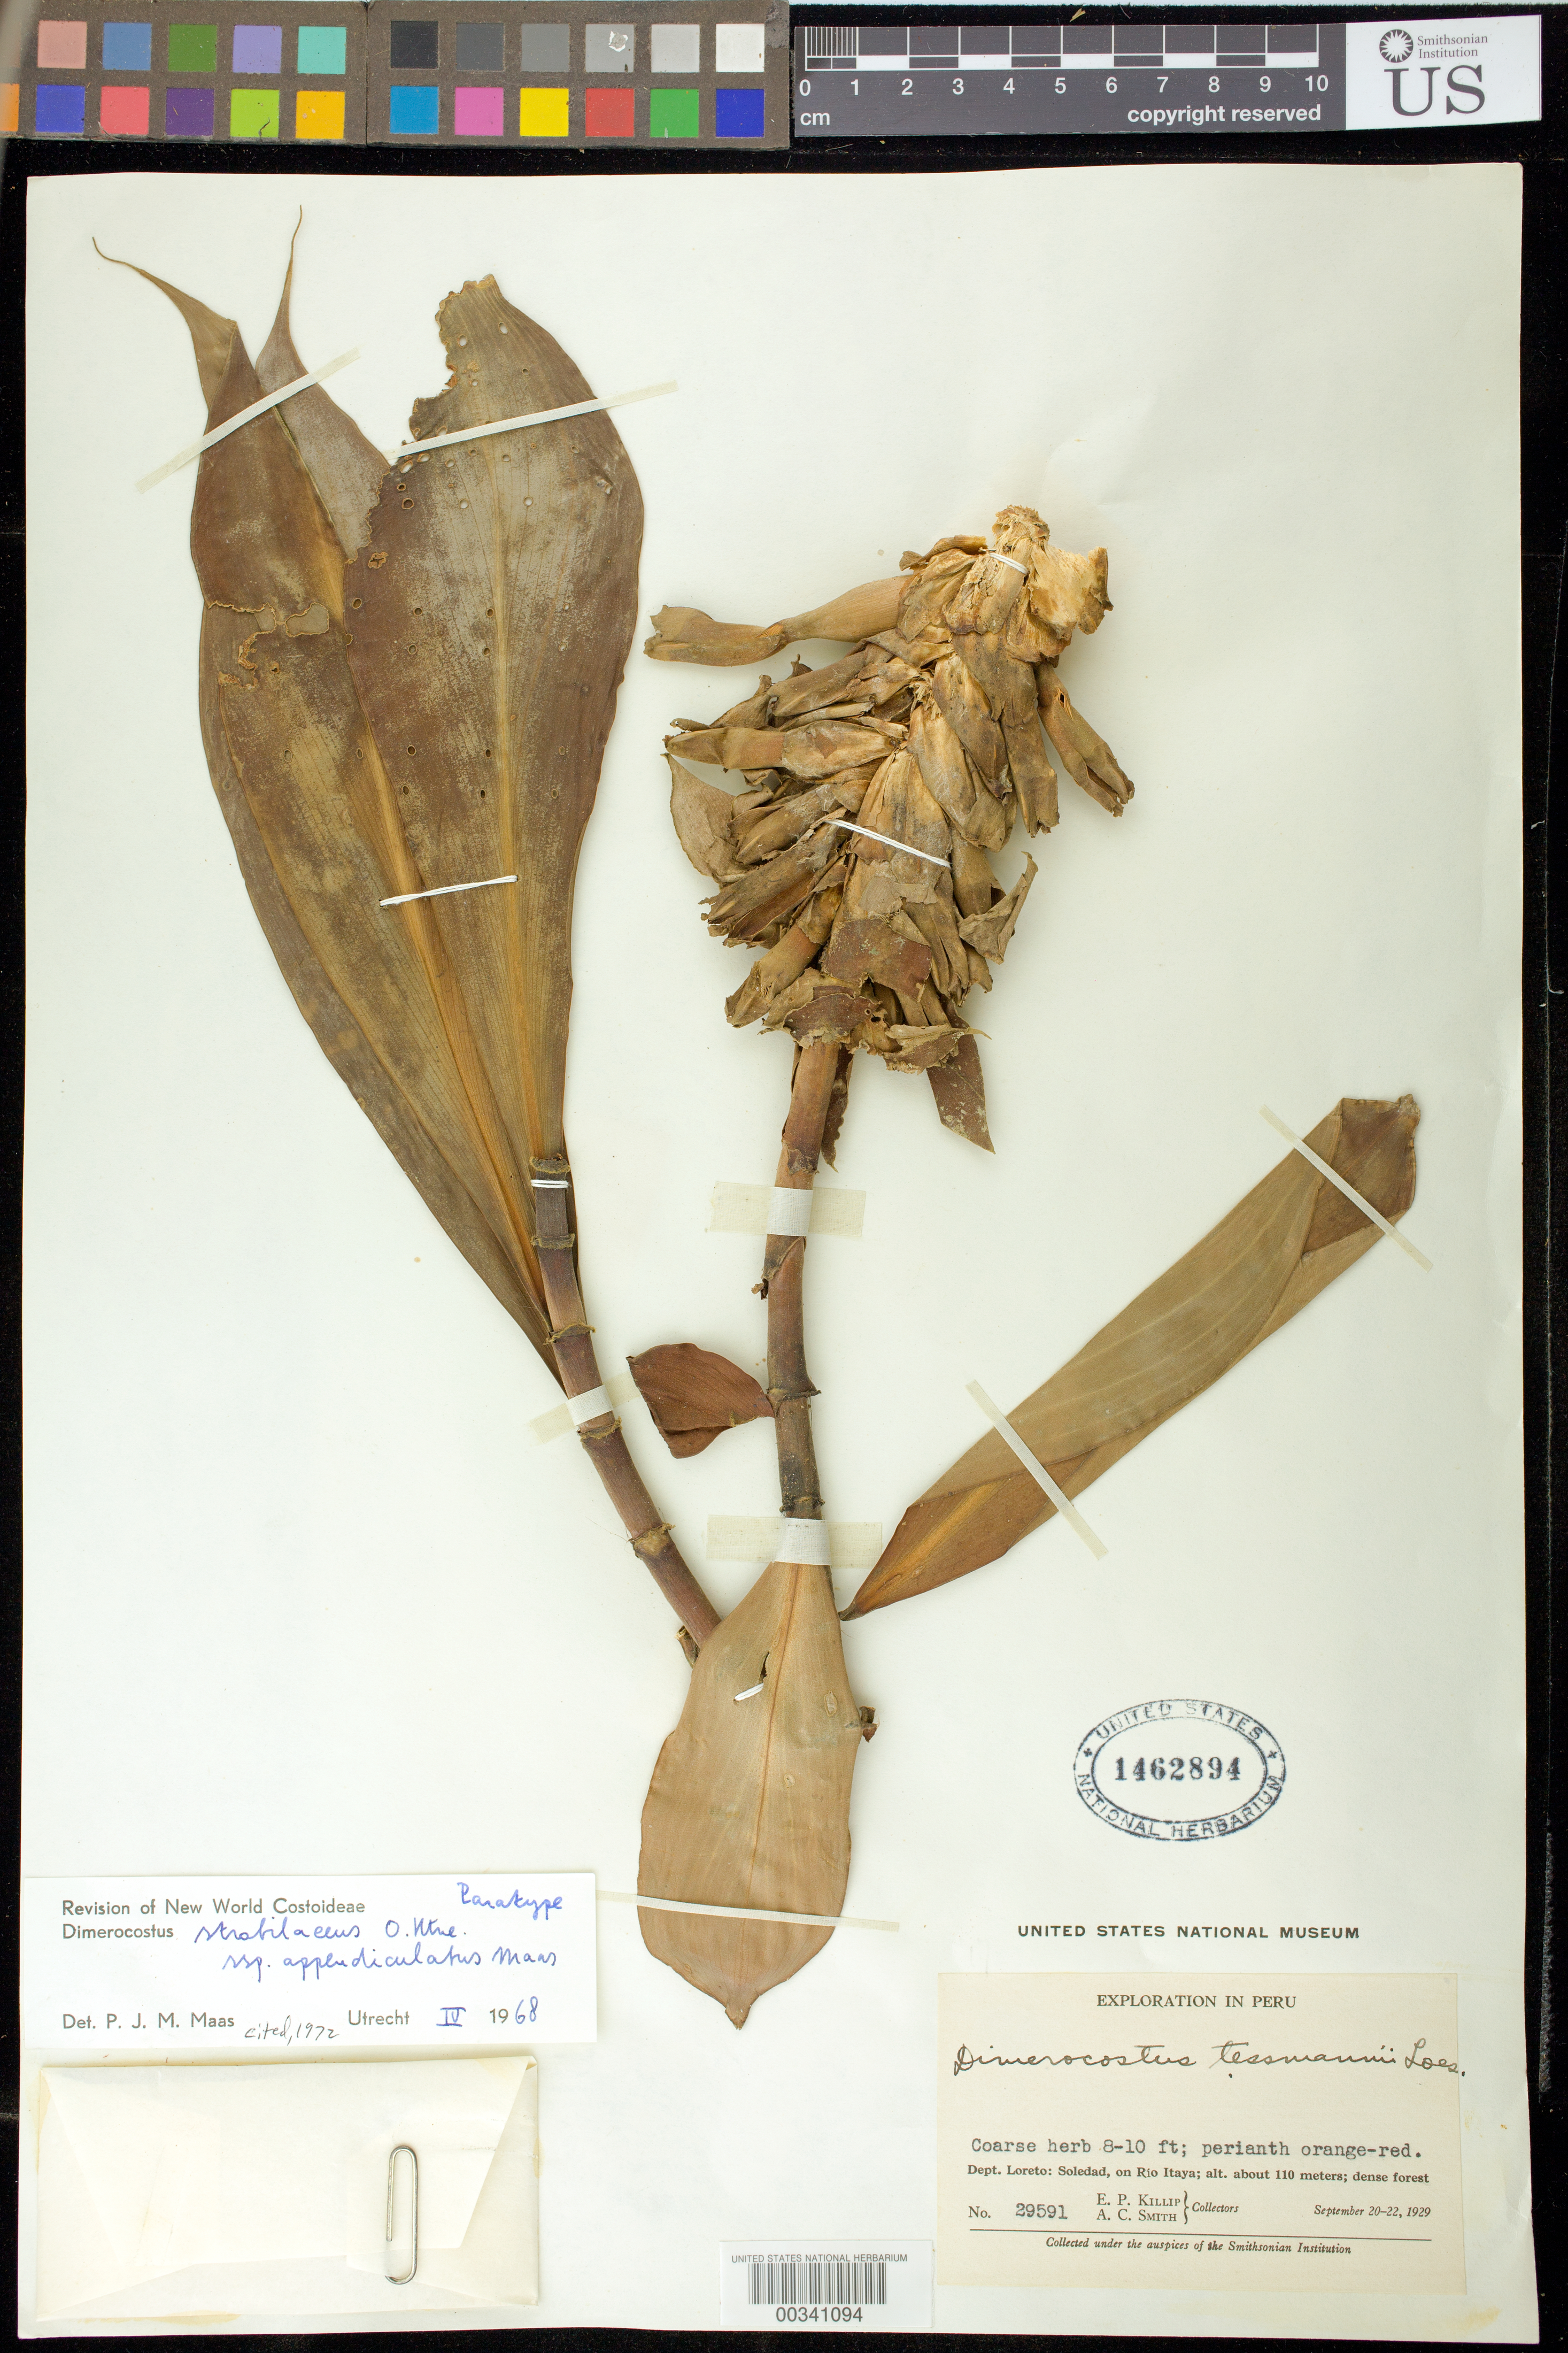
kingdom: Plantae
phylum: Tracheophyta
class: Liliopsida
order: Zingiberales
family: Costaceae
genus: Dimerocostus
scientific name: Dimerocostus strobilaceus subsp. appendiculatus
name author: Maas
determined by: Maas, Paul J. M.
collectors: E. P. Killip & A. C. Smith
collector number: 29591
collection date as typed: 20 Sep 1929 to 22 Sep 1929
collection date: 1929-09-20/1929-09-22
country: Peru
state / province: Loreto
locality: Soledad, on Rio Itaya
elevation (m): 110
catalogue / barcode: US 1462894